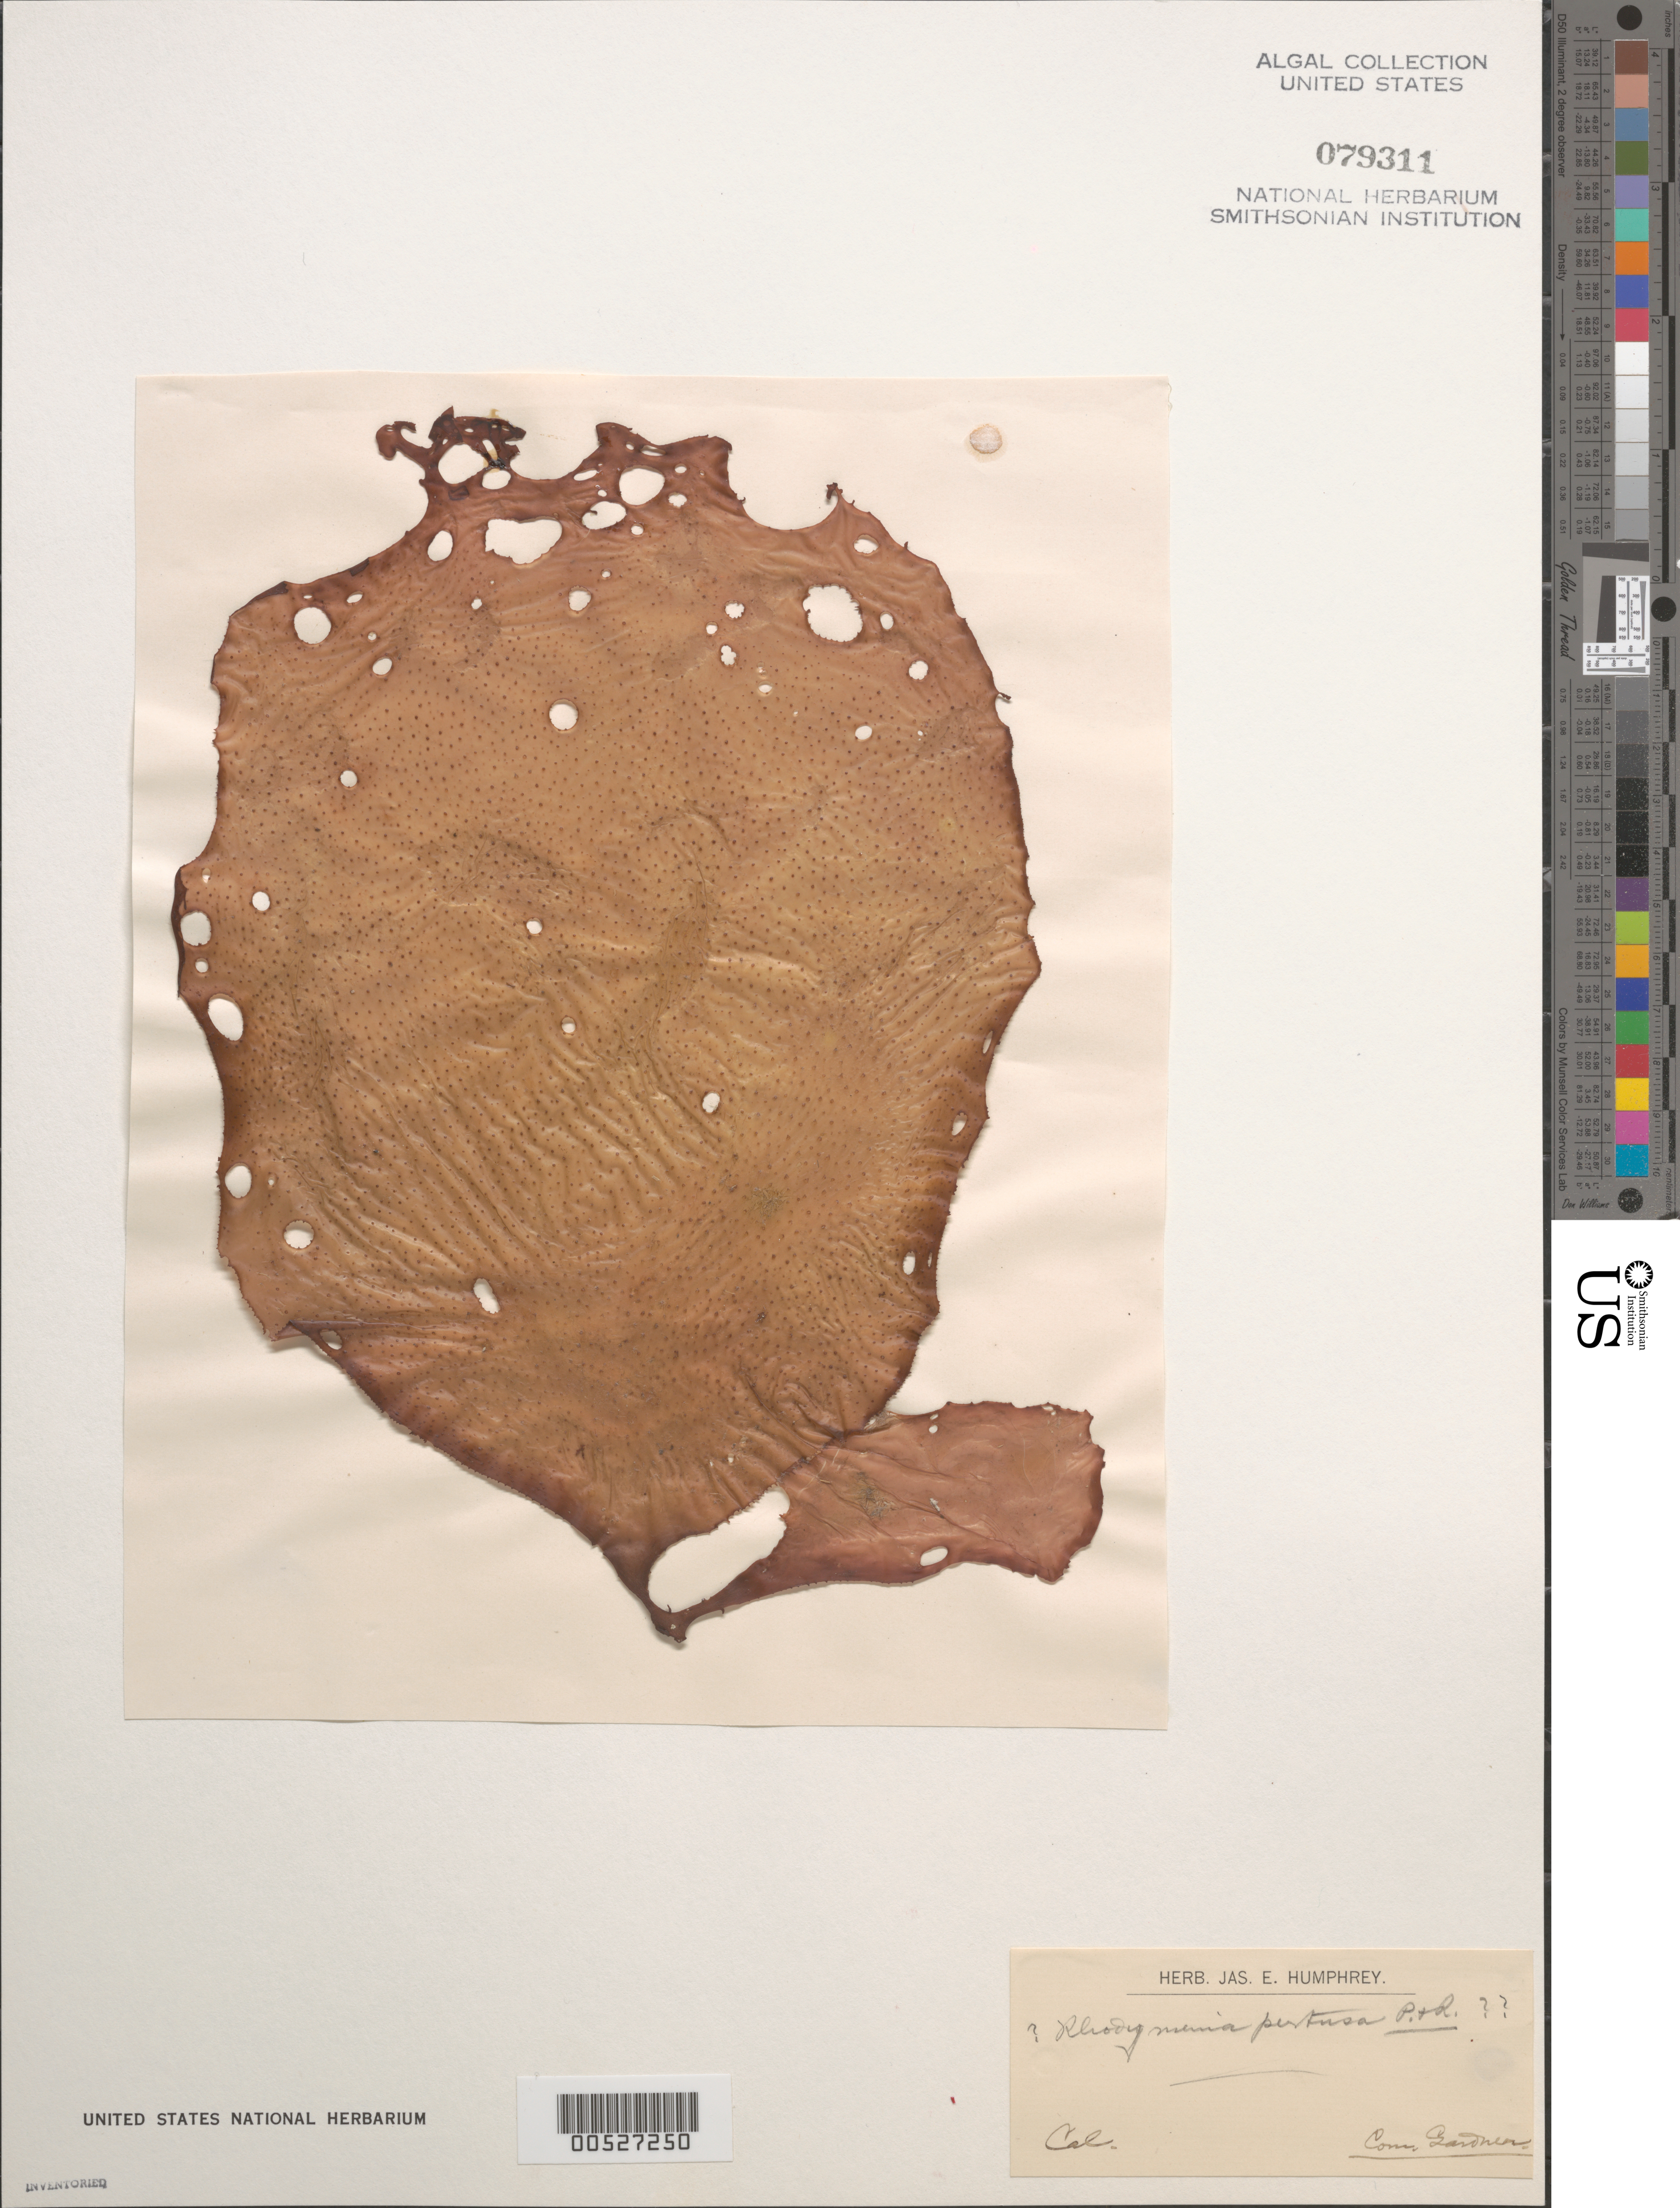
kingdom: Plantae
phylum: Rhodophyta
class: Florideophyceae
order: Rhodymeniales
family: Rhodymeniaceae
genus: Rhodymenia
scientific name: Rhodymenia pertusa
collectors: N. Gardner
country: United States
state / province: California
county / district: San Diego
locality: False Bay, San Diego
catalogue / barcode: US 79311